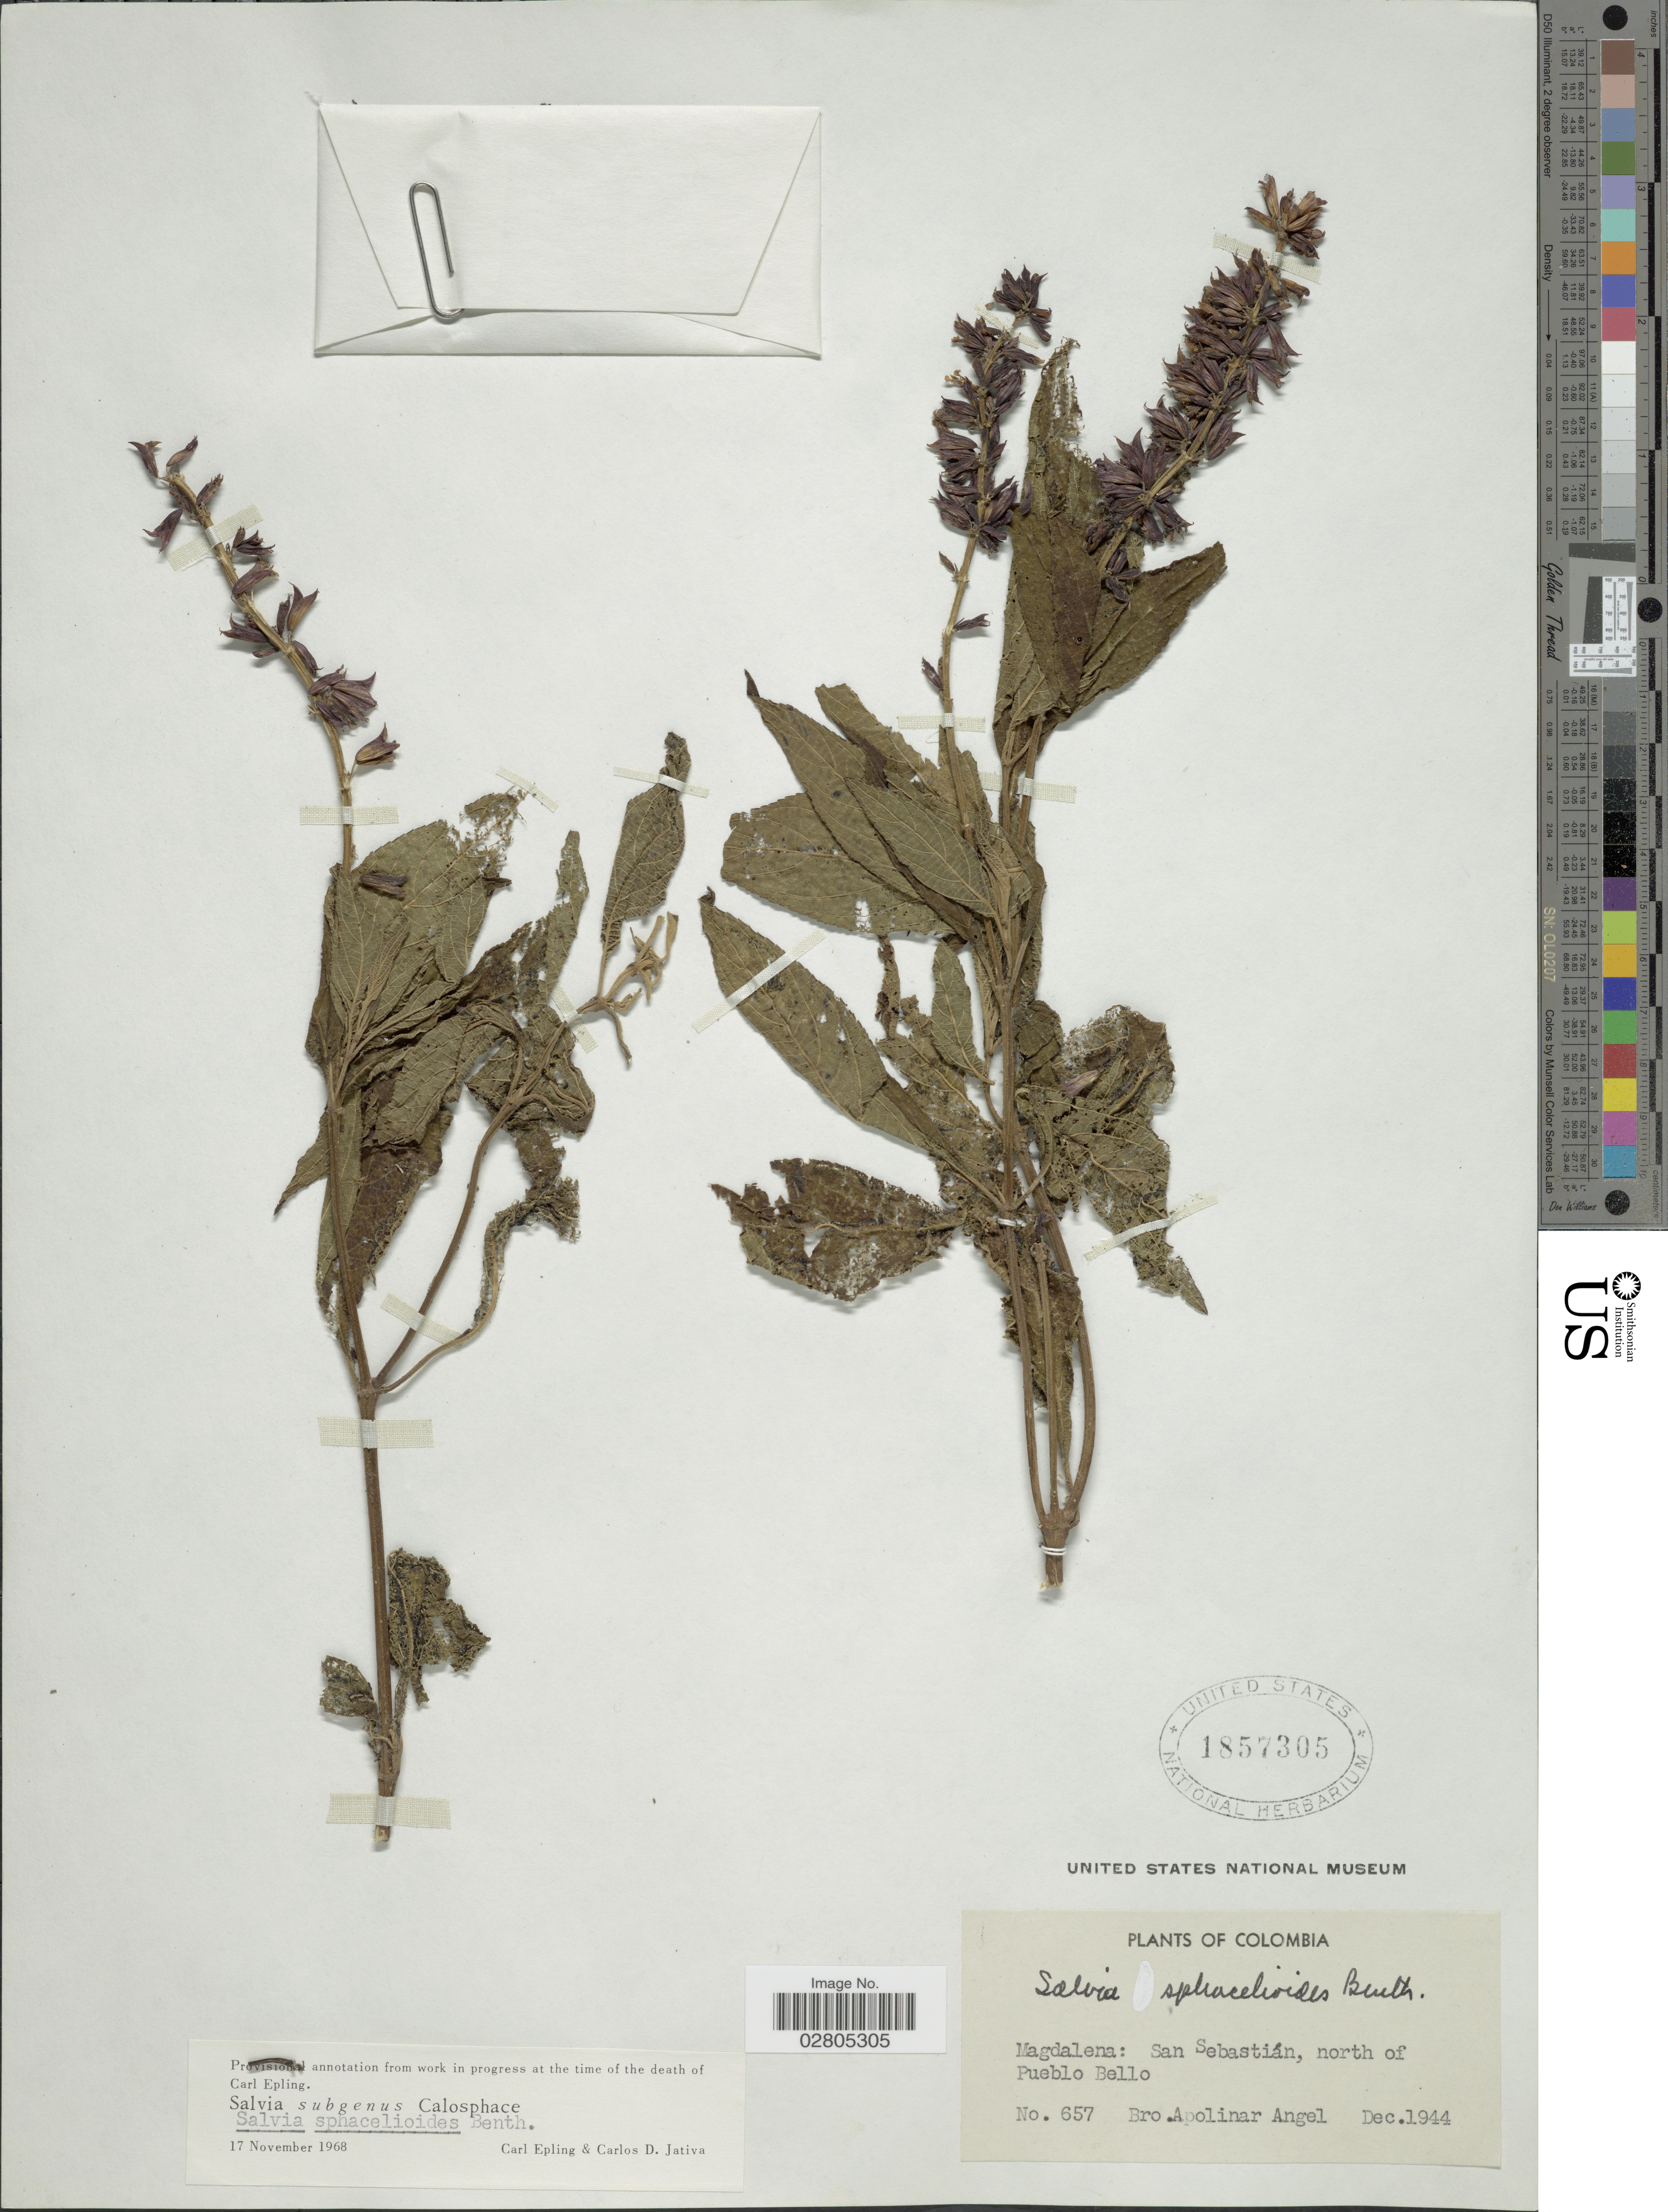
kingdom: Plantae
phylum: Tracheophyta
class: Magnoliopsida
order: Lamiales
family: Lamiaceae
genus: Salvia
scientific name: Salvia sphacelioides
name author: Benth.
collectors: Bro. Apolinar A.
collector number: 657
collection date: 1944-12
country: Colombia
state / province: Magdalena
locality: San Sebastián, north of Pueblo Bello.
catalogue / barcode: US 1857305